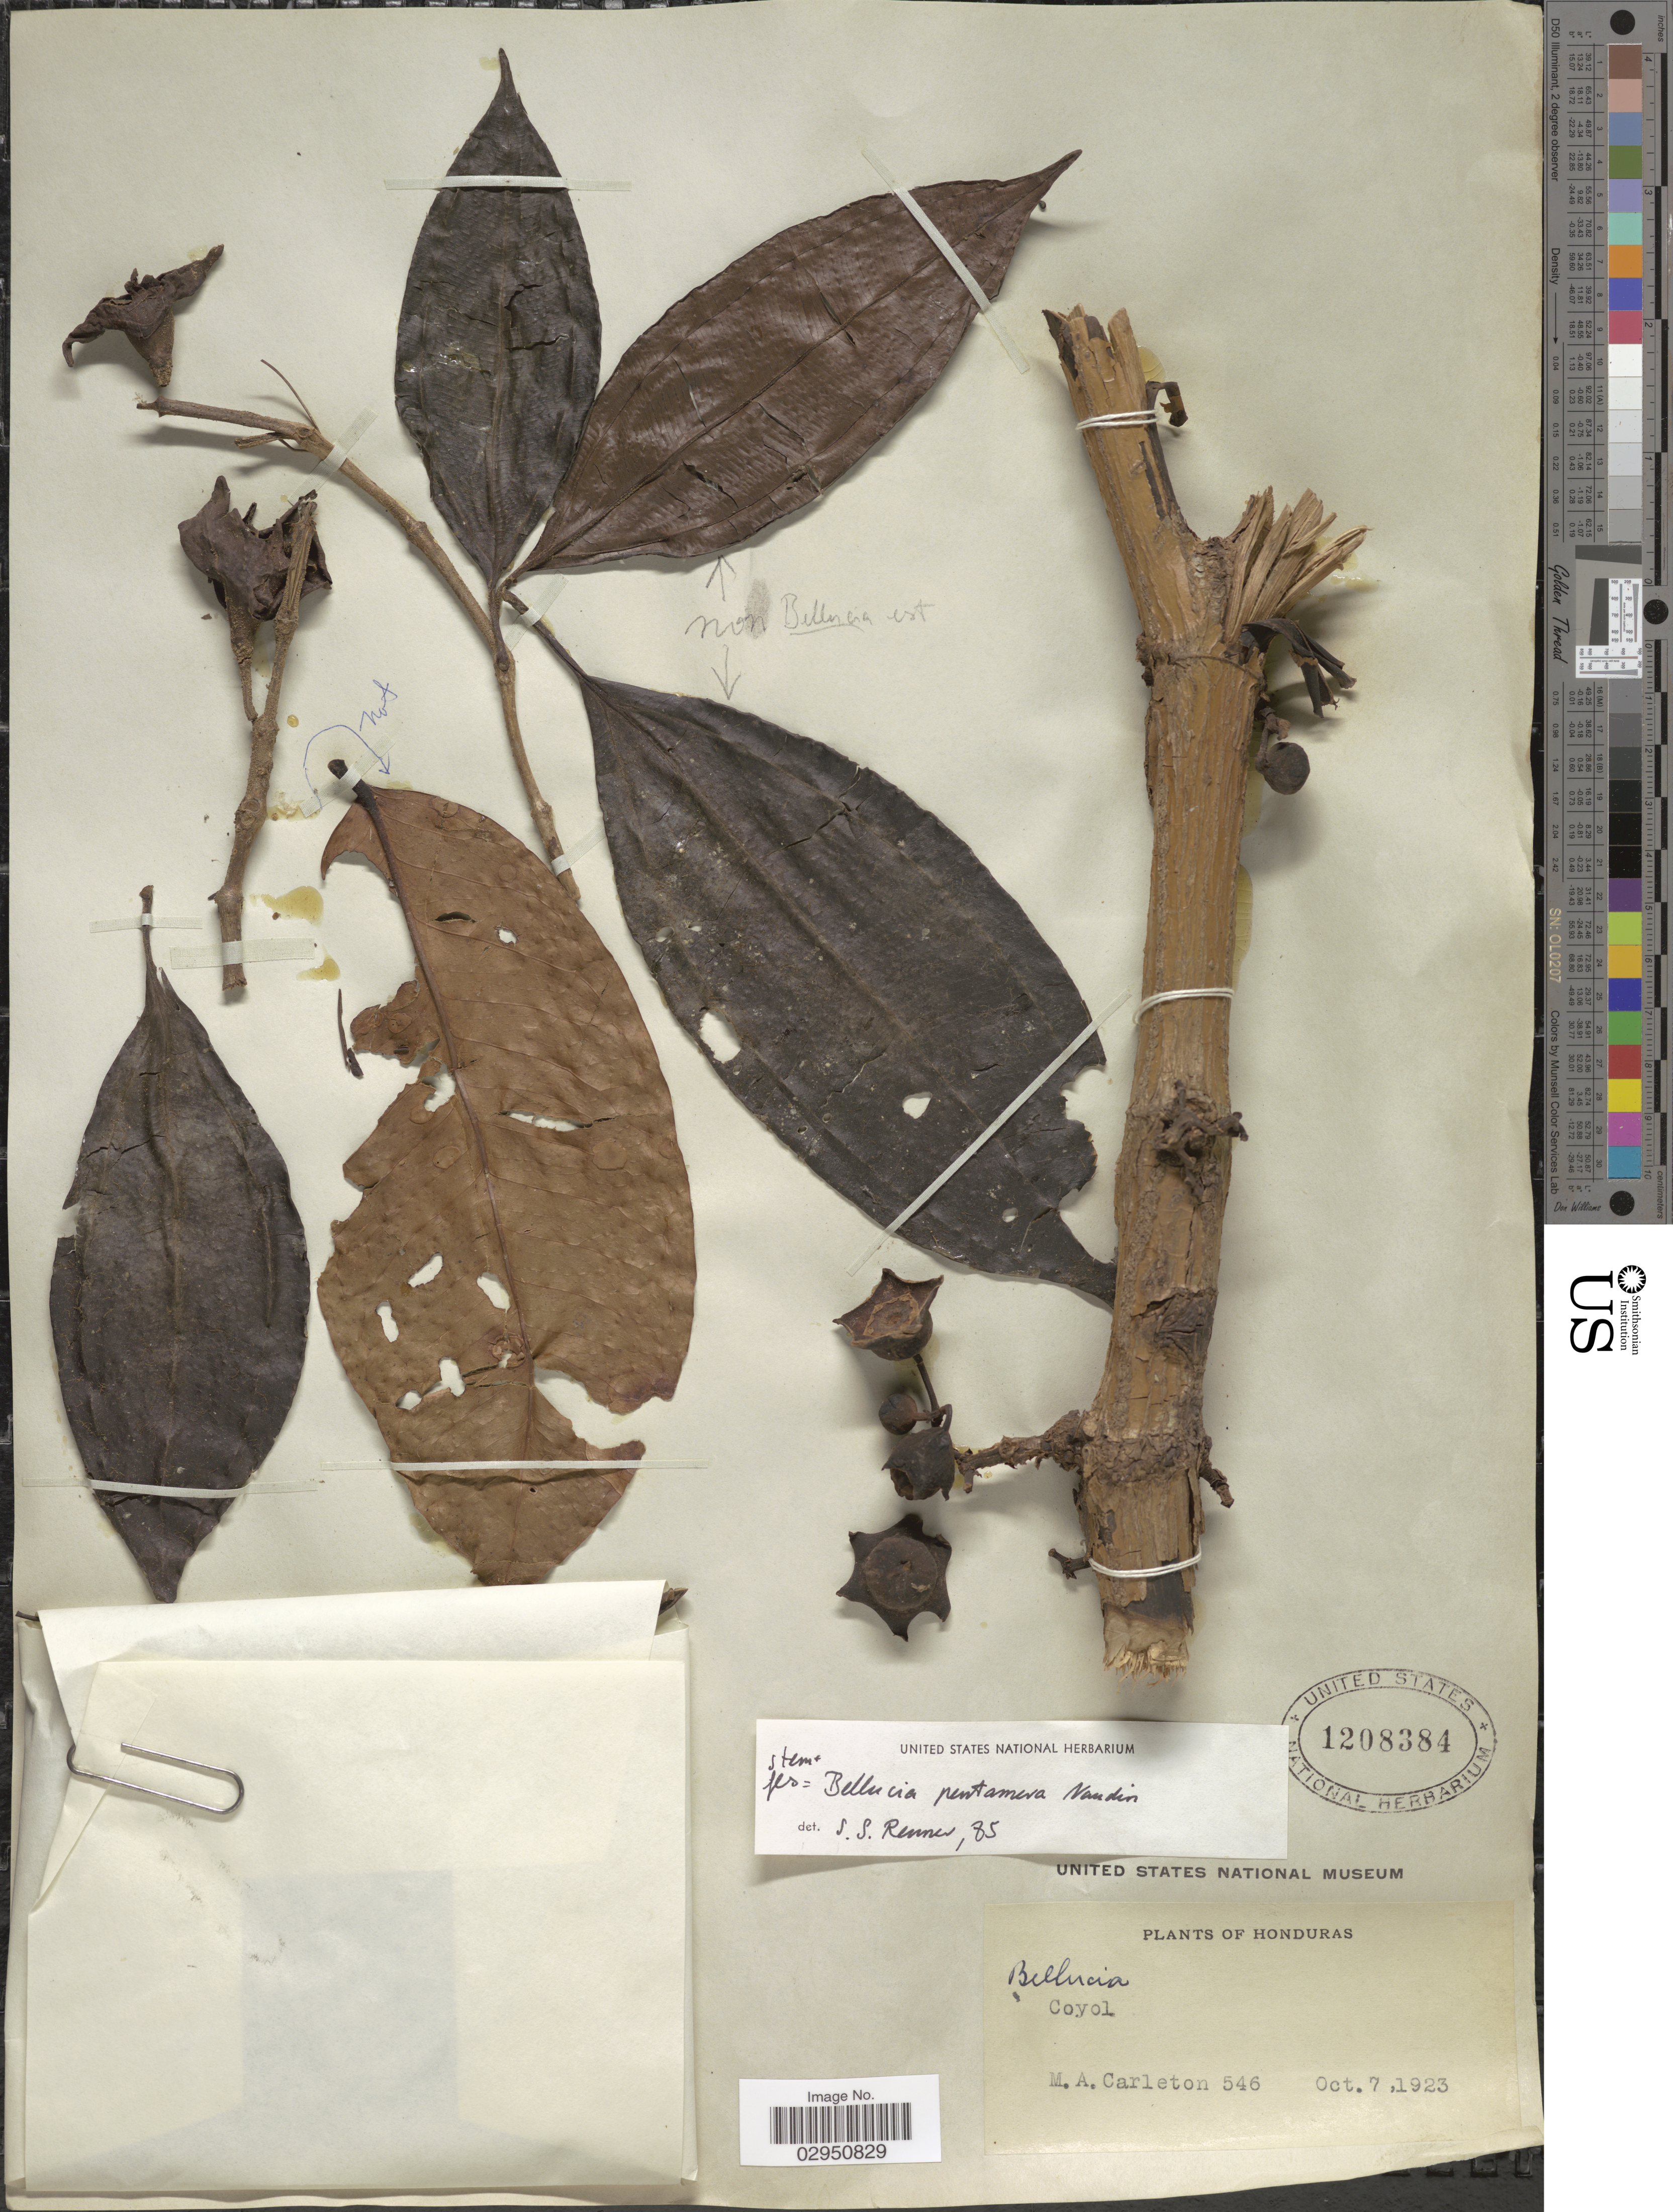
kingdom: Plantae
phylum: Tracheophyta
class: Magnoliopsida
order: Myrtales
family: Melastomataceae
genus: Bellucia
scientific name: Bellucia pentamera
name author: Naudin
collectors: M. A. Carleton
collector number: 546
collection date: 1923-10-07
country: Honduras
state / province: Olancho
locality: Coyol.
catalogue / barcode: US 1208384